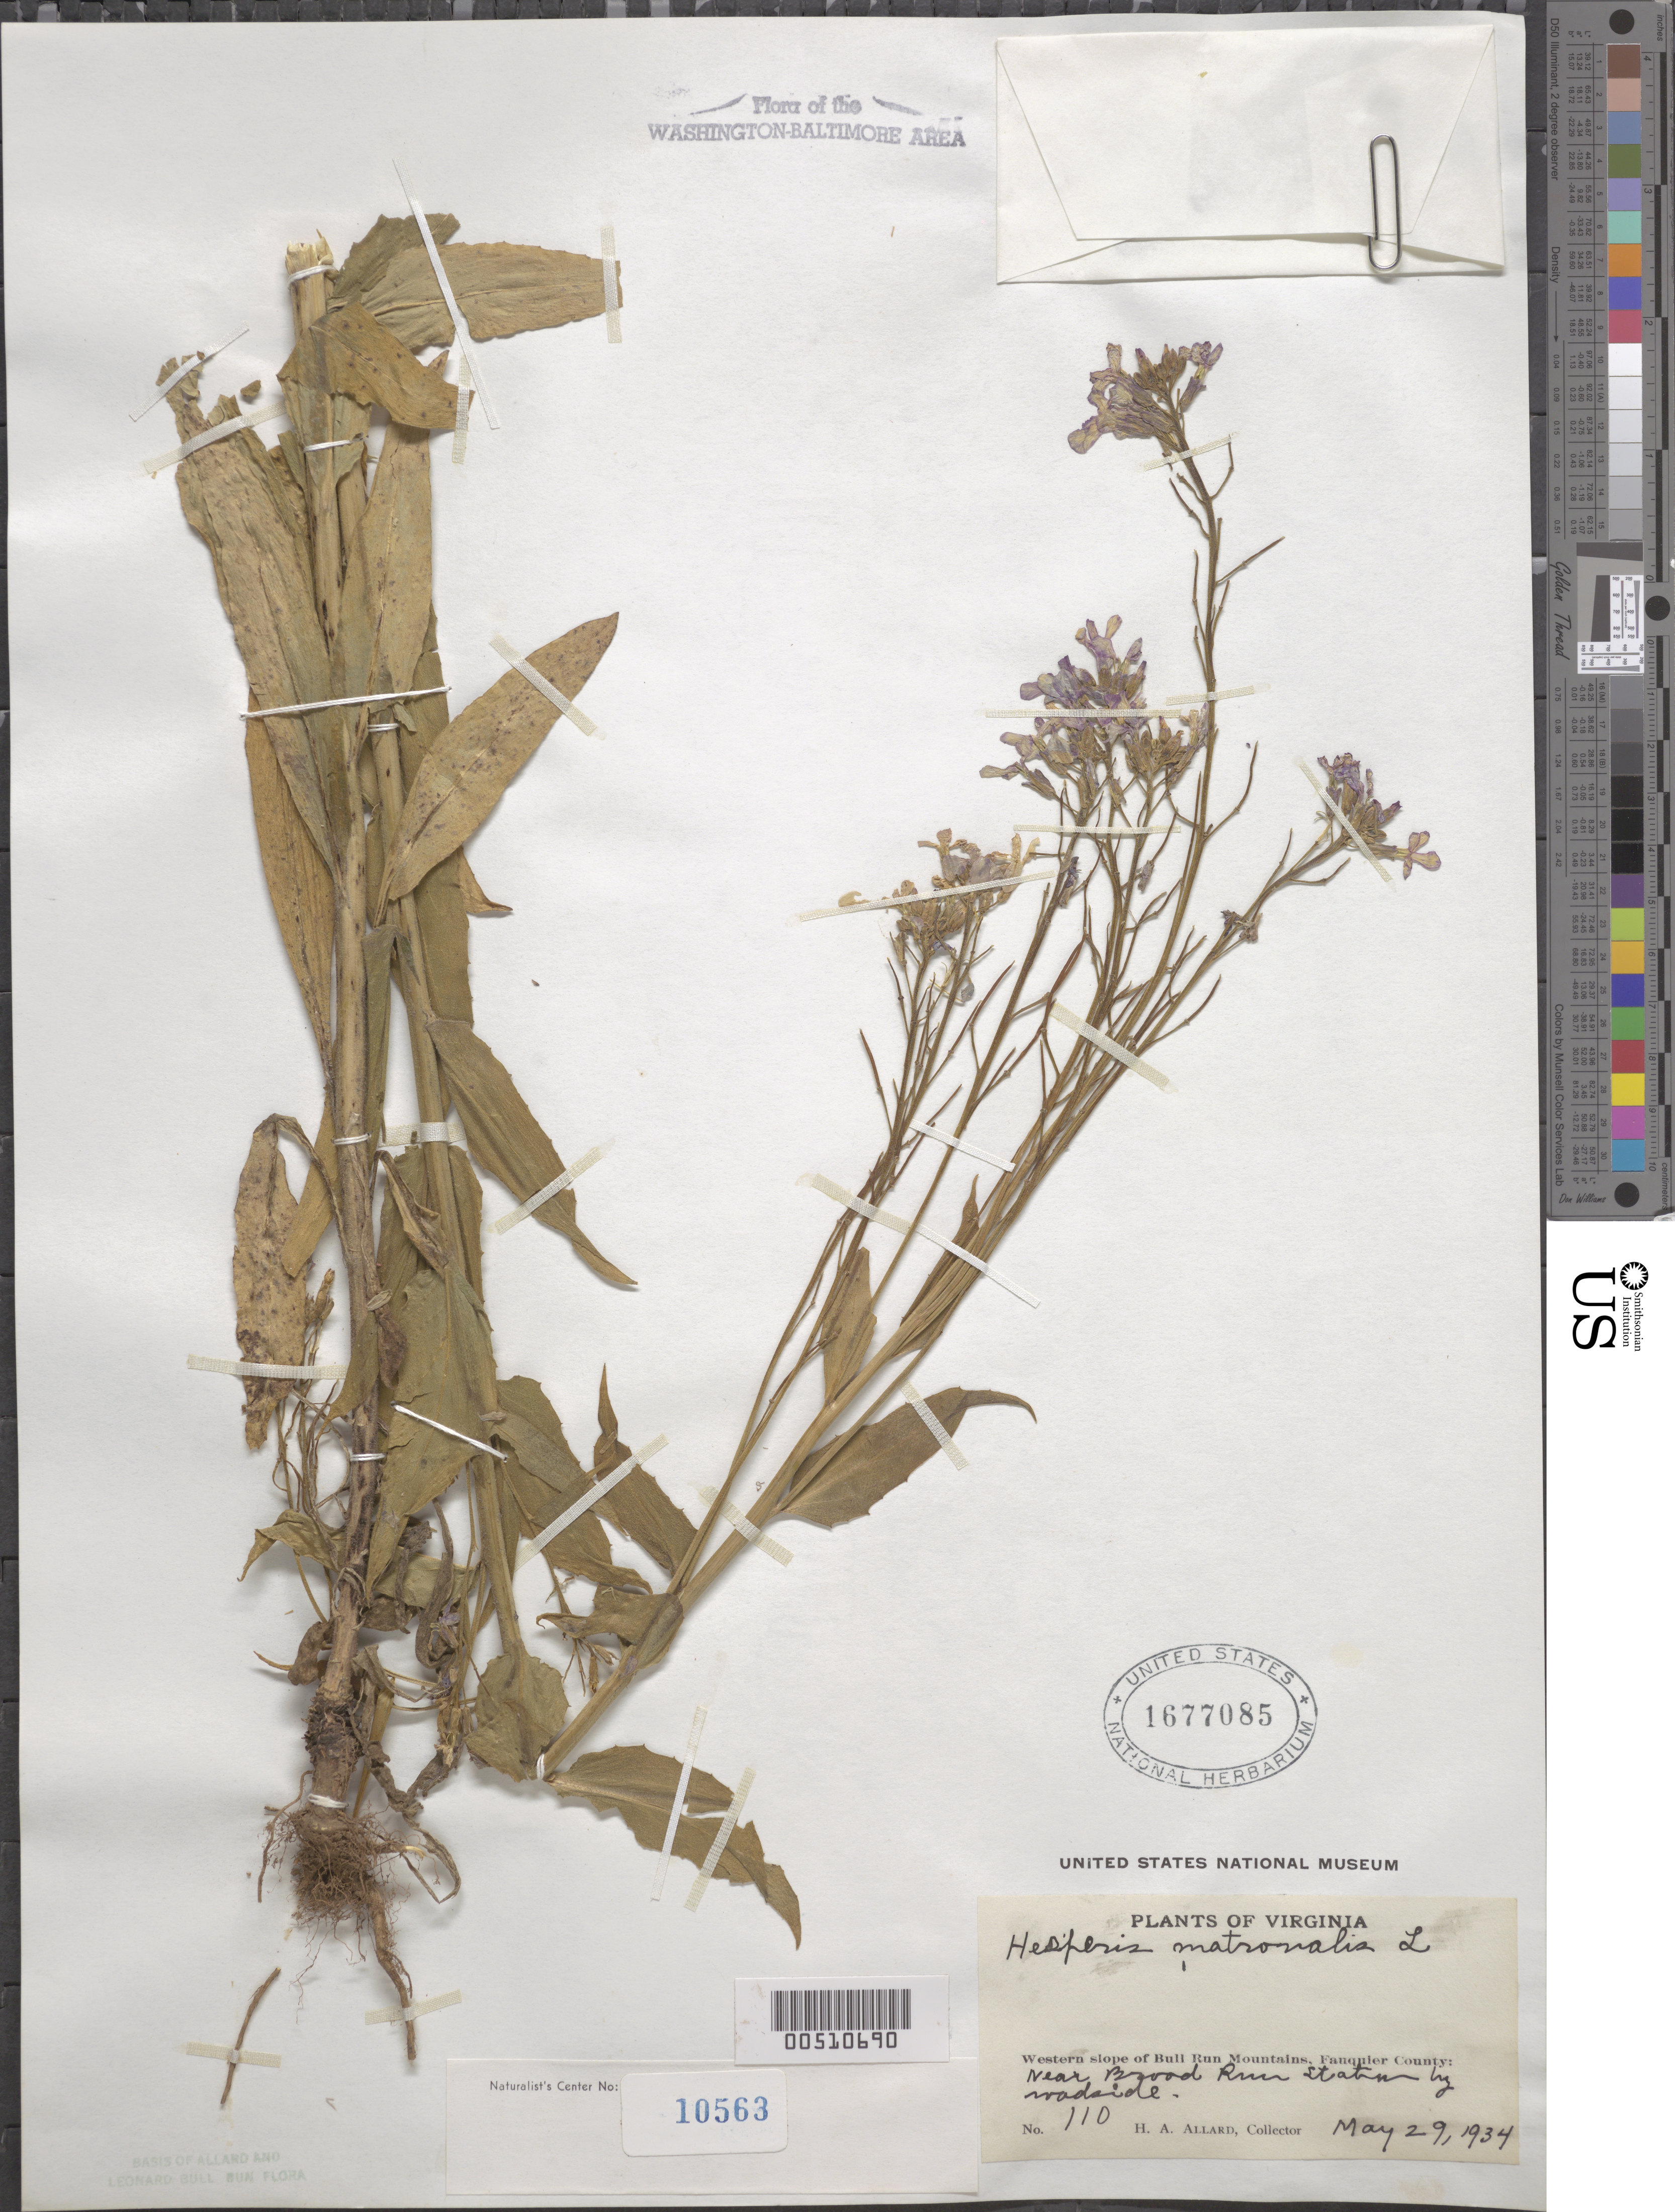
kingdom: Plantae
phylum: Tracheophyta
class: Magnoliopsida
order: Brassicales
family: Brassicaceae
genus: Hesperis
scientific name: Hesperis matronalis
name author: L.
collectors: H. A. Allard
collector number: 110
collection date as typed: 29 May 1934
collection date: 1934-05-29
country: United States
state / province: Virginia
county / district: Fauquier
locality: Near Broad Run Station by Roadside, W slope of Bull Run Mts. Bull Run Mts.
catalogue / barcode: US 1677085